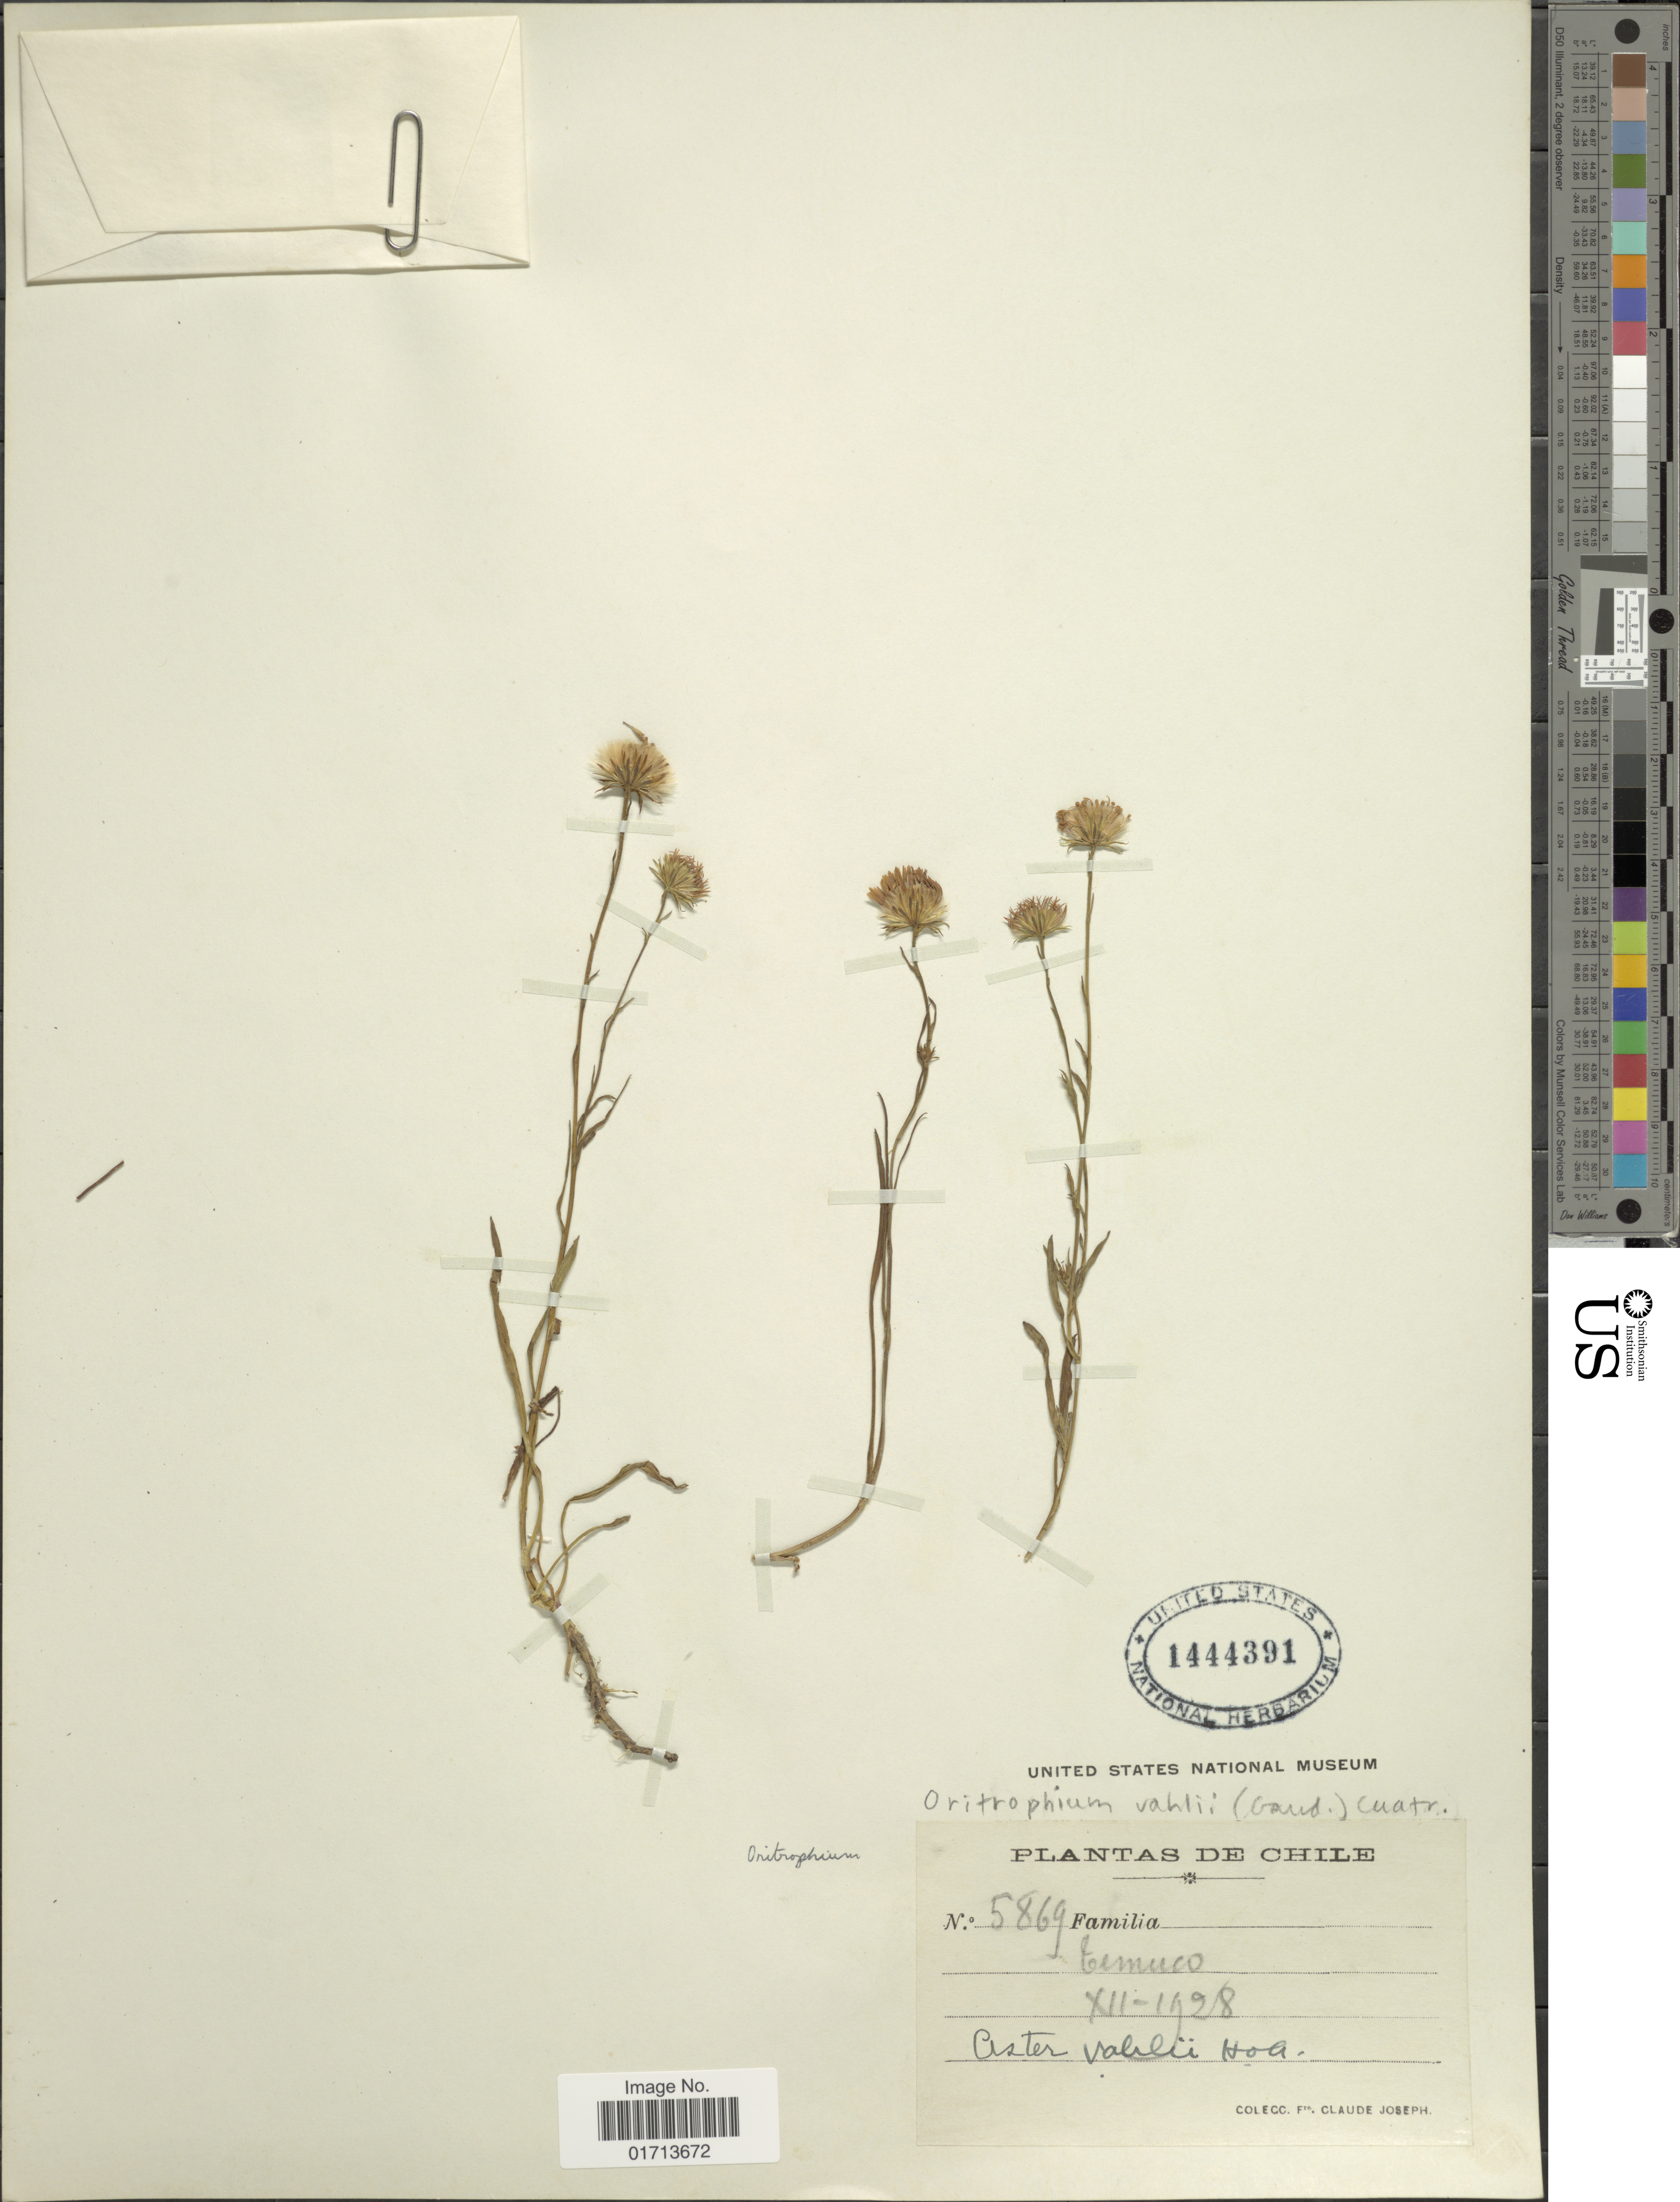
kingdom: Plantae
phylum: Tracheophyta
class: Magnoliopsida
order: Asterales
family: Asteraceae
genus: Oritrophium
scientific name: Oritrophium vahlii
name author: (Gaudich.) Cuatrec.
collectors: Bro. Claude-Joseph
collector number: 5869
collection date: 1928-12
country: Chile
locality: Temuco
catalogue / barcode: US 1444391